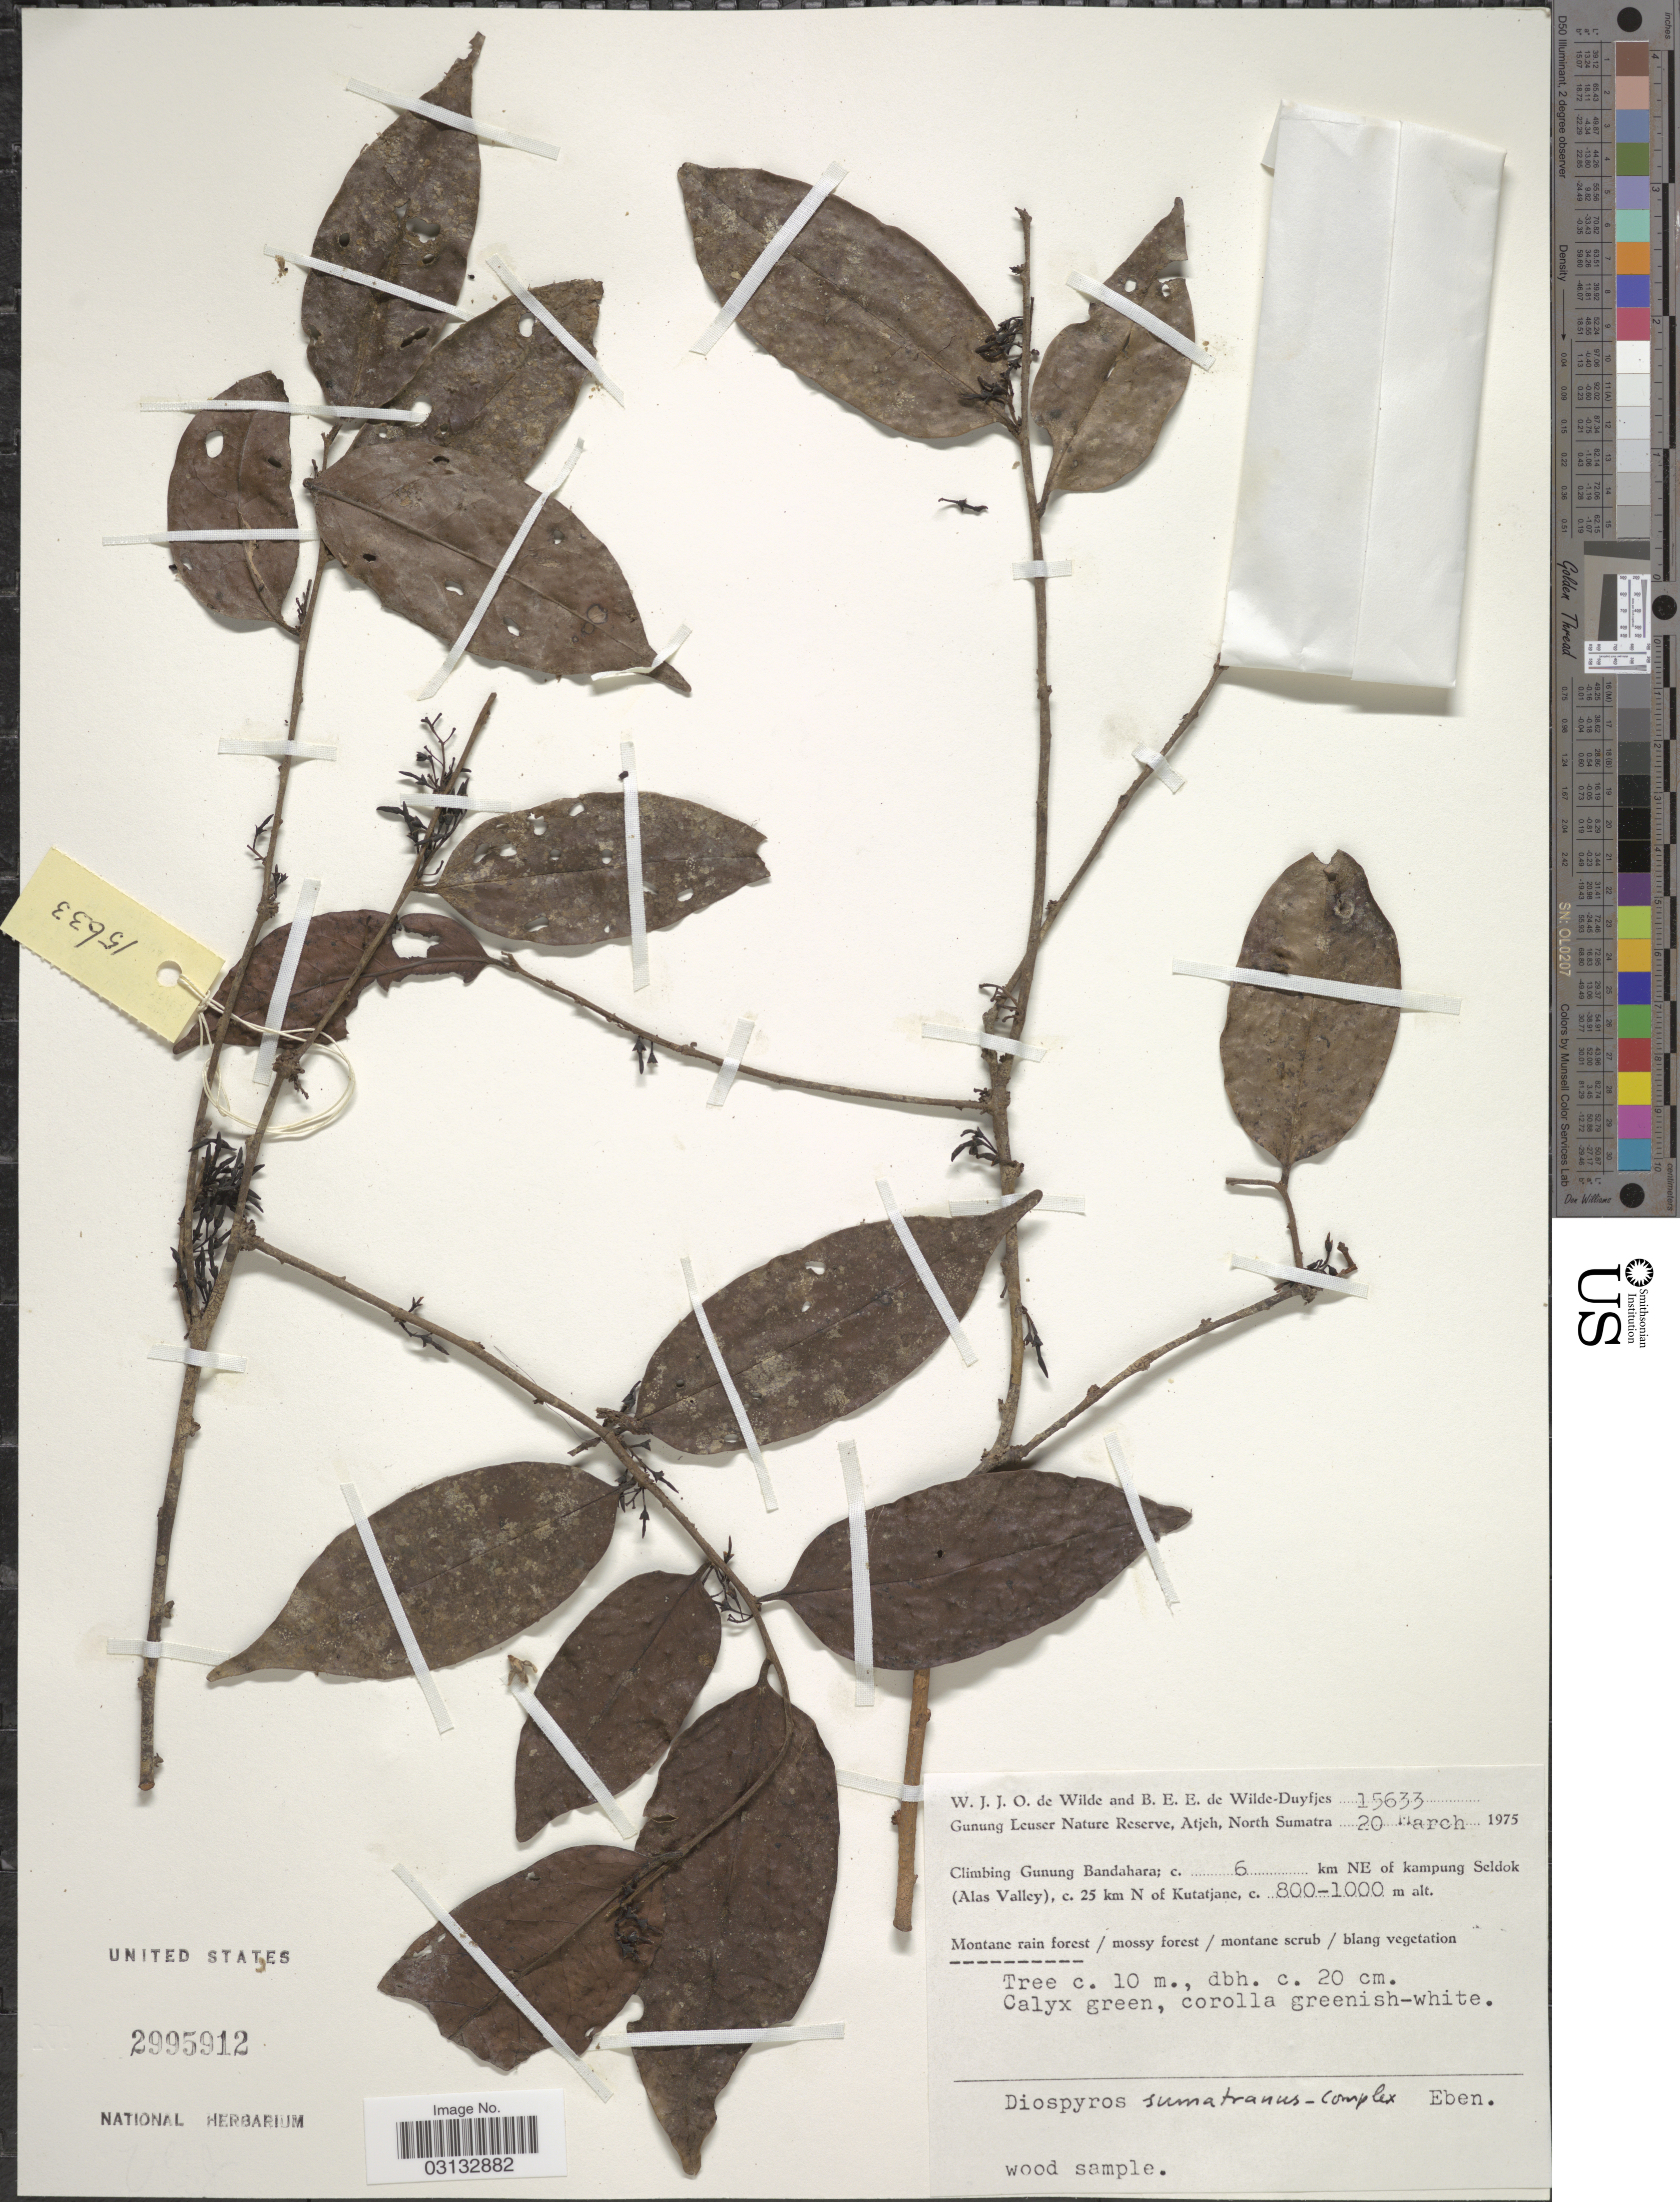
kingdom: Plantae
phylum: Tracheophyta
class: Magnoliopsida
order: Ericales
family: Ebenaceae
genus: Diospyros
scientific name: Diospyros sumatrana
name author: Miq.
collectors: W. J. de Wilde & B. E. de Wilde-Duyfjes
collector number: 15633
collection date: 1975-03-20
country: Indonesia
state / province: Sumatra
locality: Gunung Leuser Nature Reserve, Atjeh, North Sumatra. Climbing Gunung Bandahara; c. 6 km NE of kampung Seldok (Alas Valley), c. 25 km N of Kutatjane.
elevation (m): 800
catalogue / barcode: US 2995912